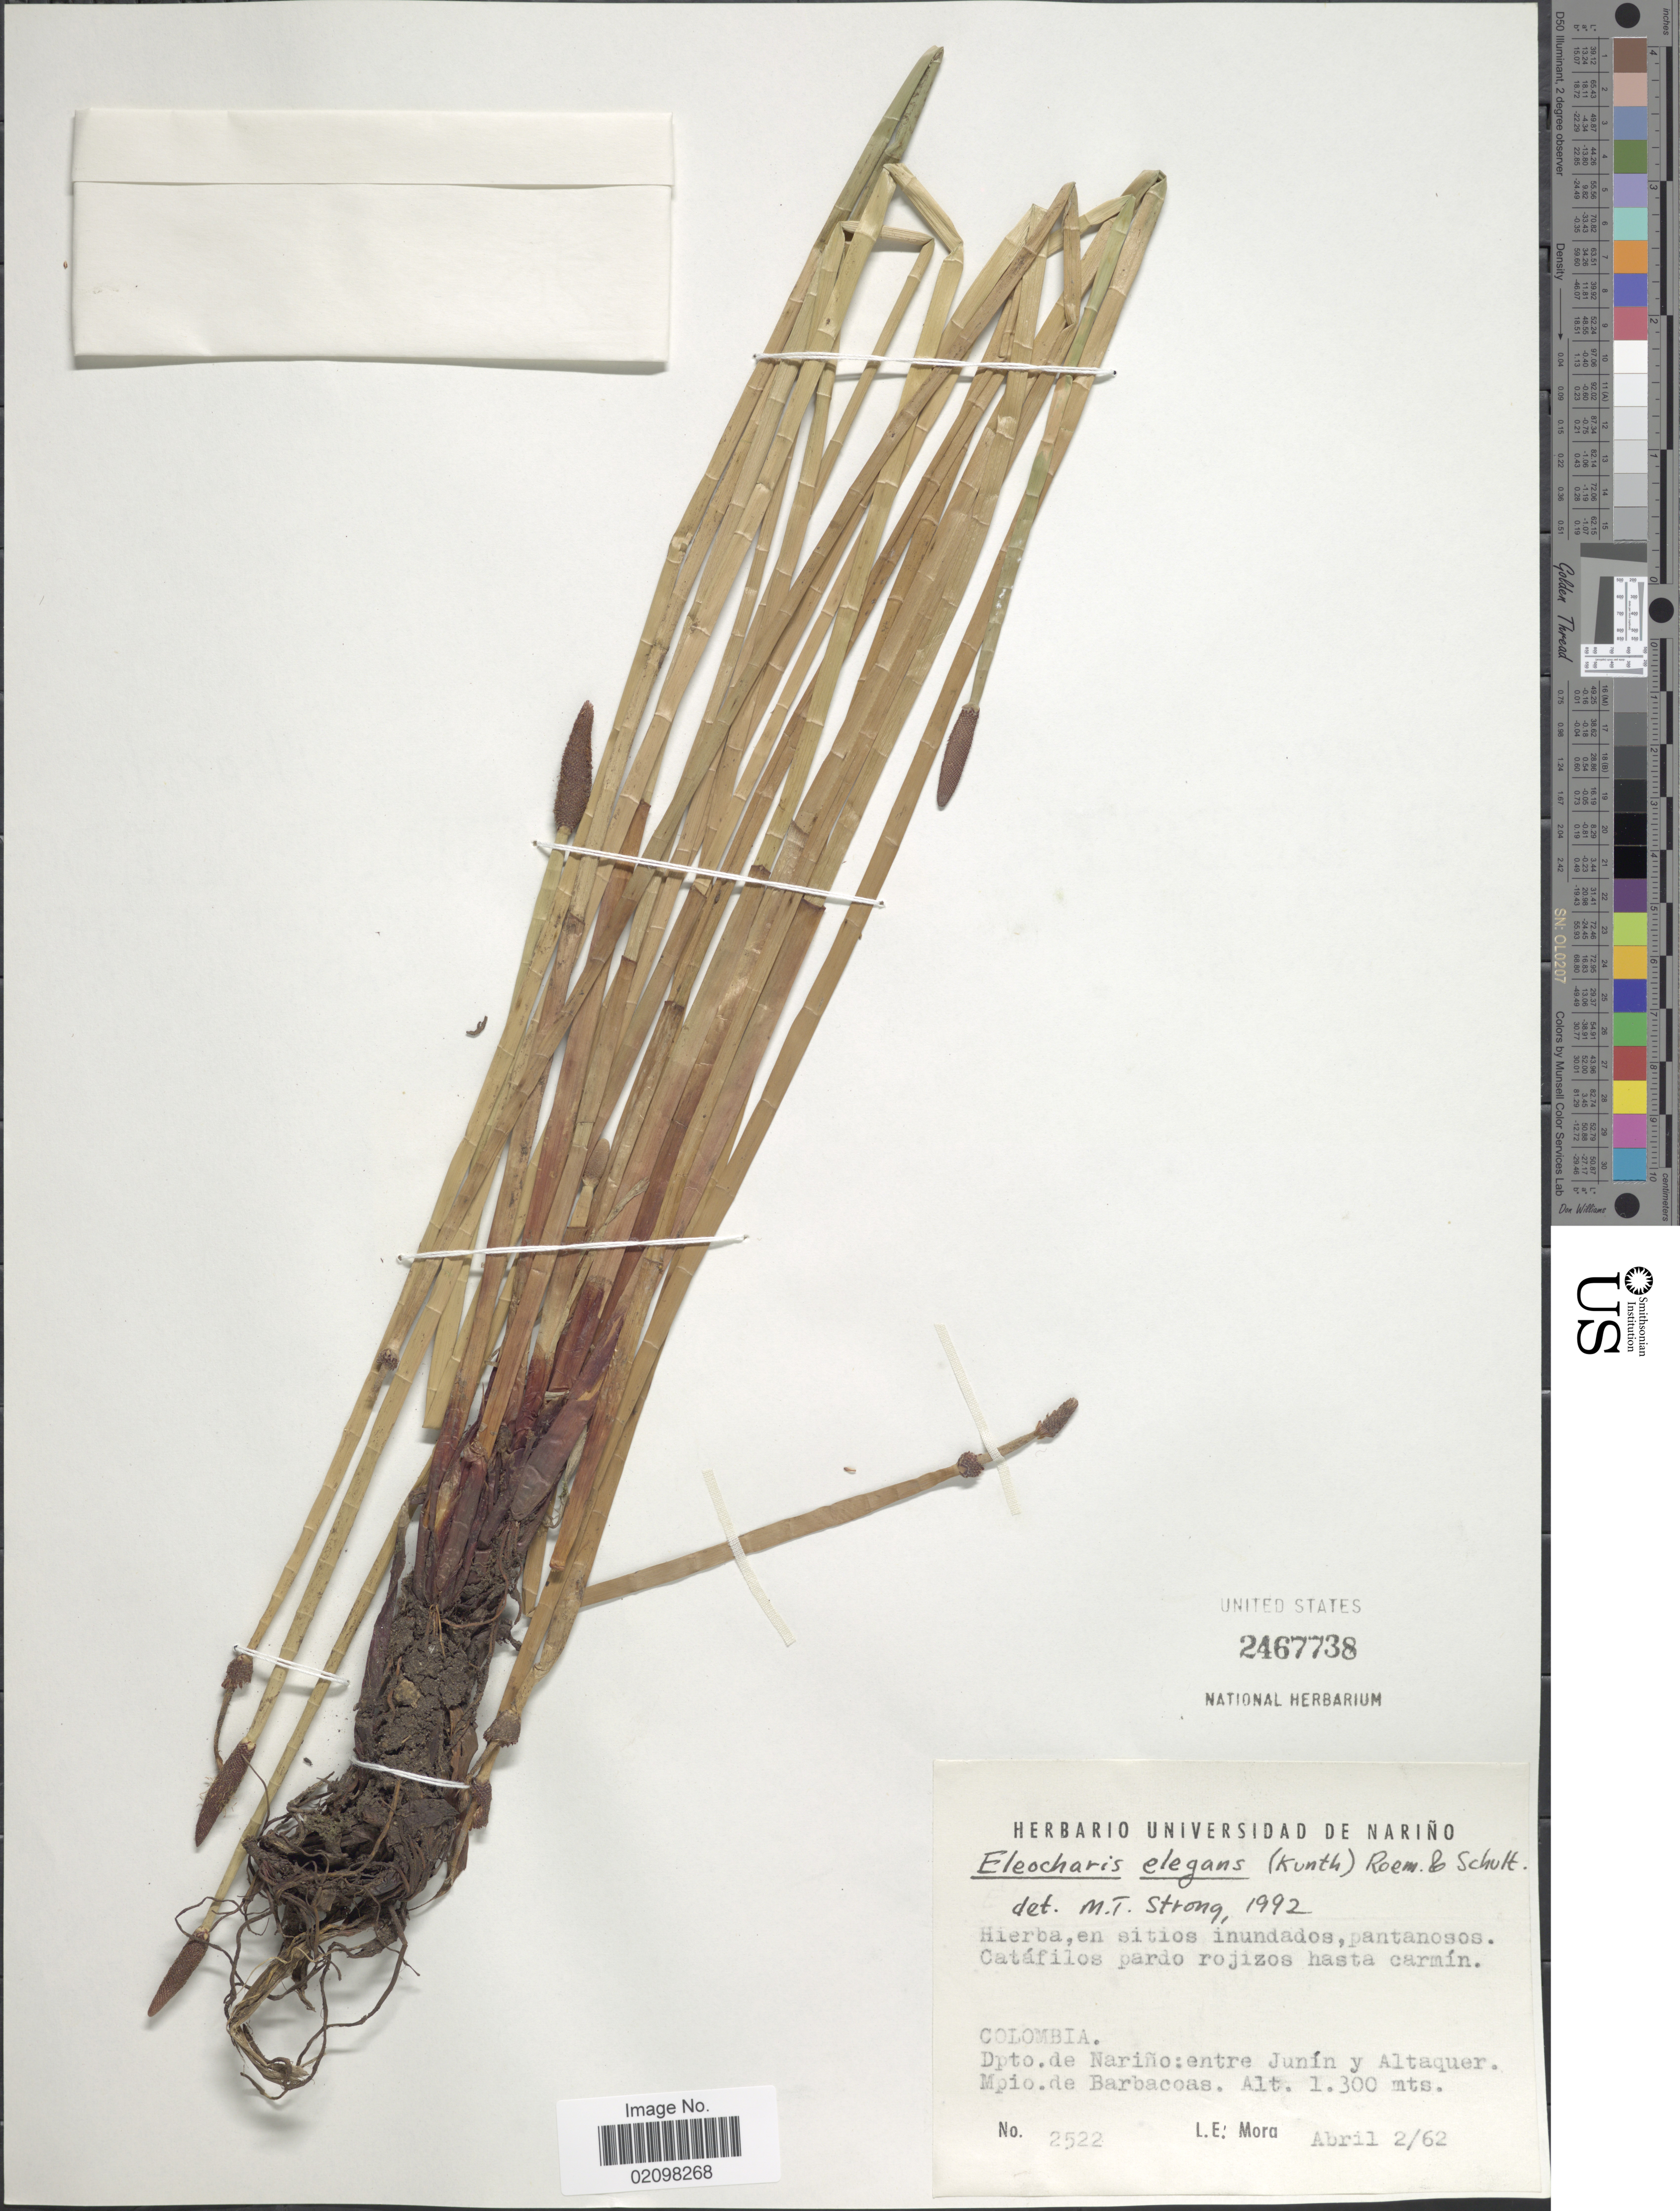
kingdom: Plantae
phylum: Tracheophyta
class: Liliopsida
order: Poales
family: Cyperaceae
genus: Eleocharis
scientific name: Eleocharis elegans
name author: (Kunth) Roem. & Schult.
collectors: L. Mora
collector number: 2522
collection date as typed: Transcribed d/m/y: 2/4/62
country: Colombia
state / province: Nariño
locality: Entre Junín y Altaquer. Mpio. de Barbacoas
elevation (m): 1300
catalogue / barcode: US 2467738